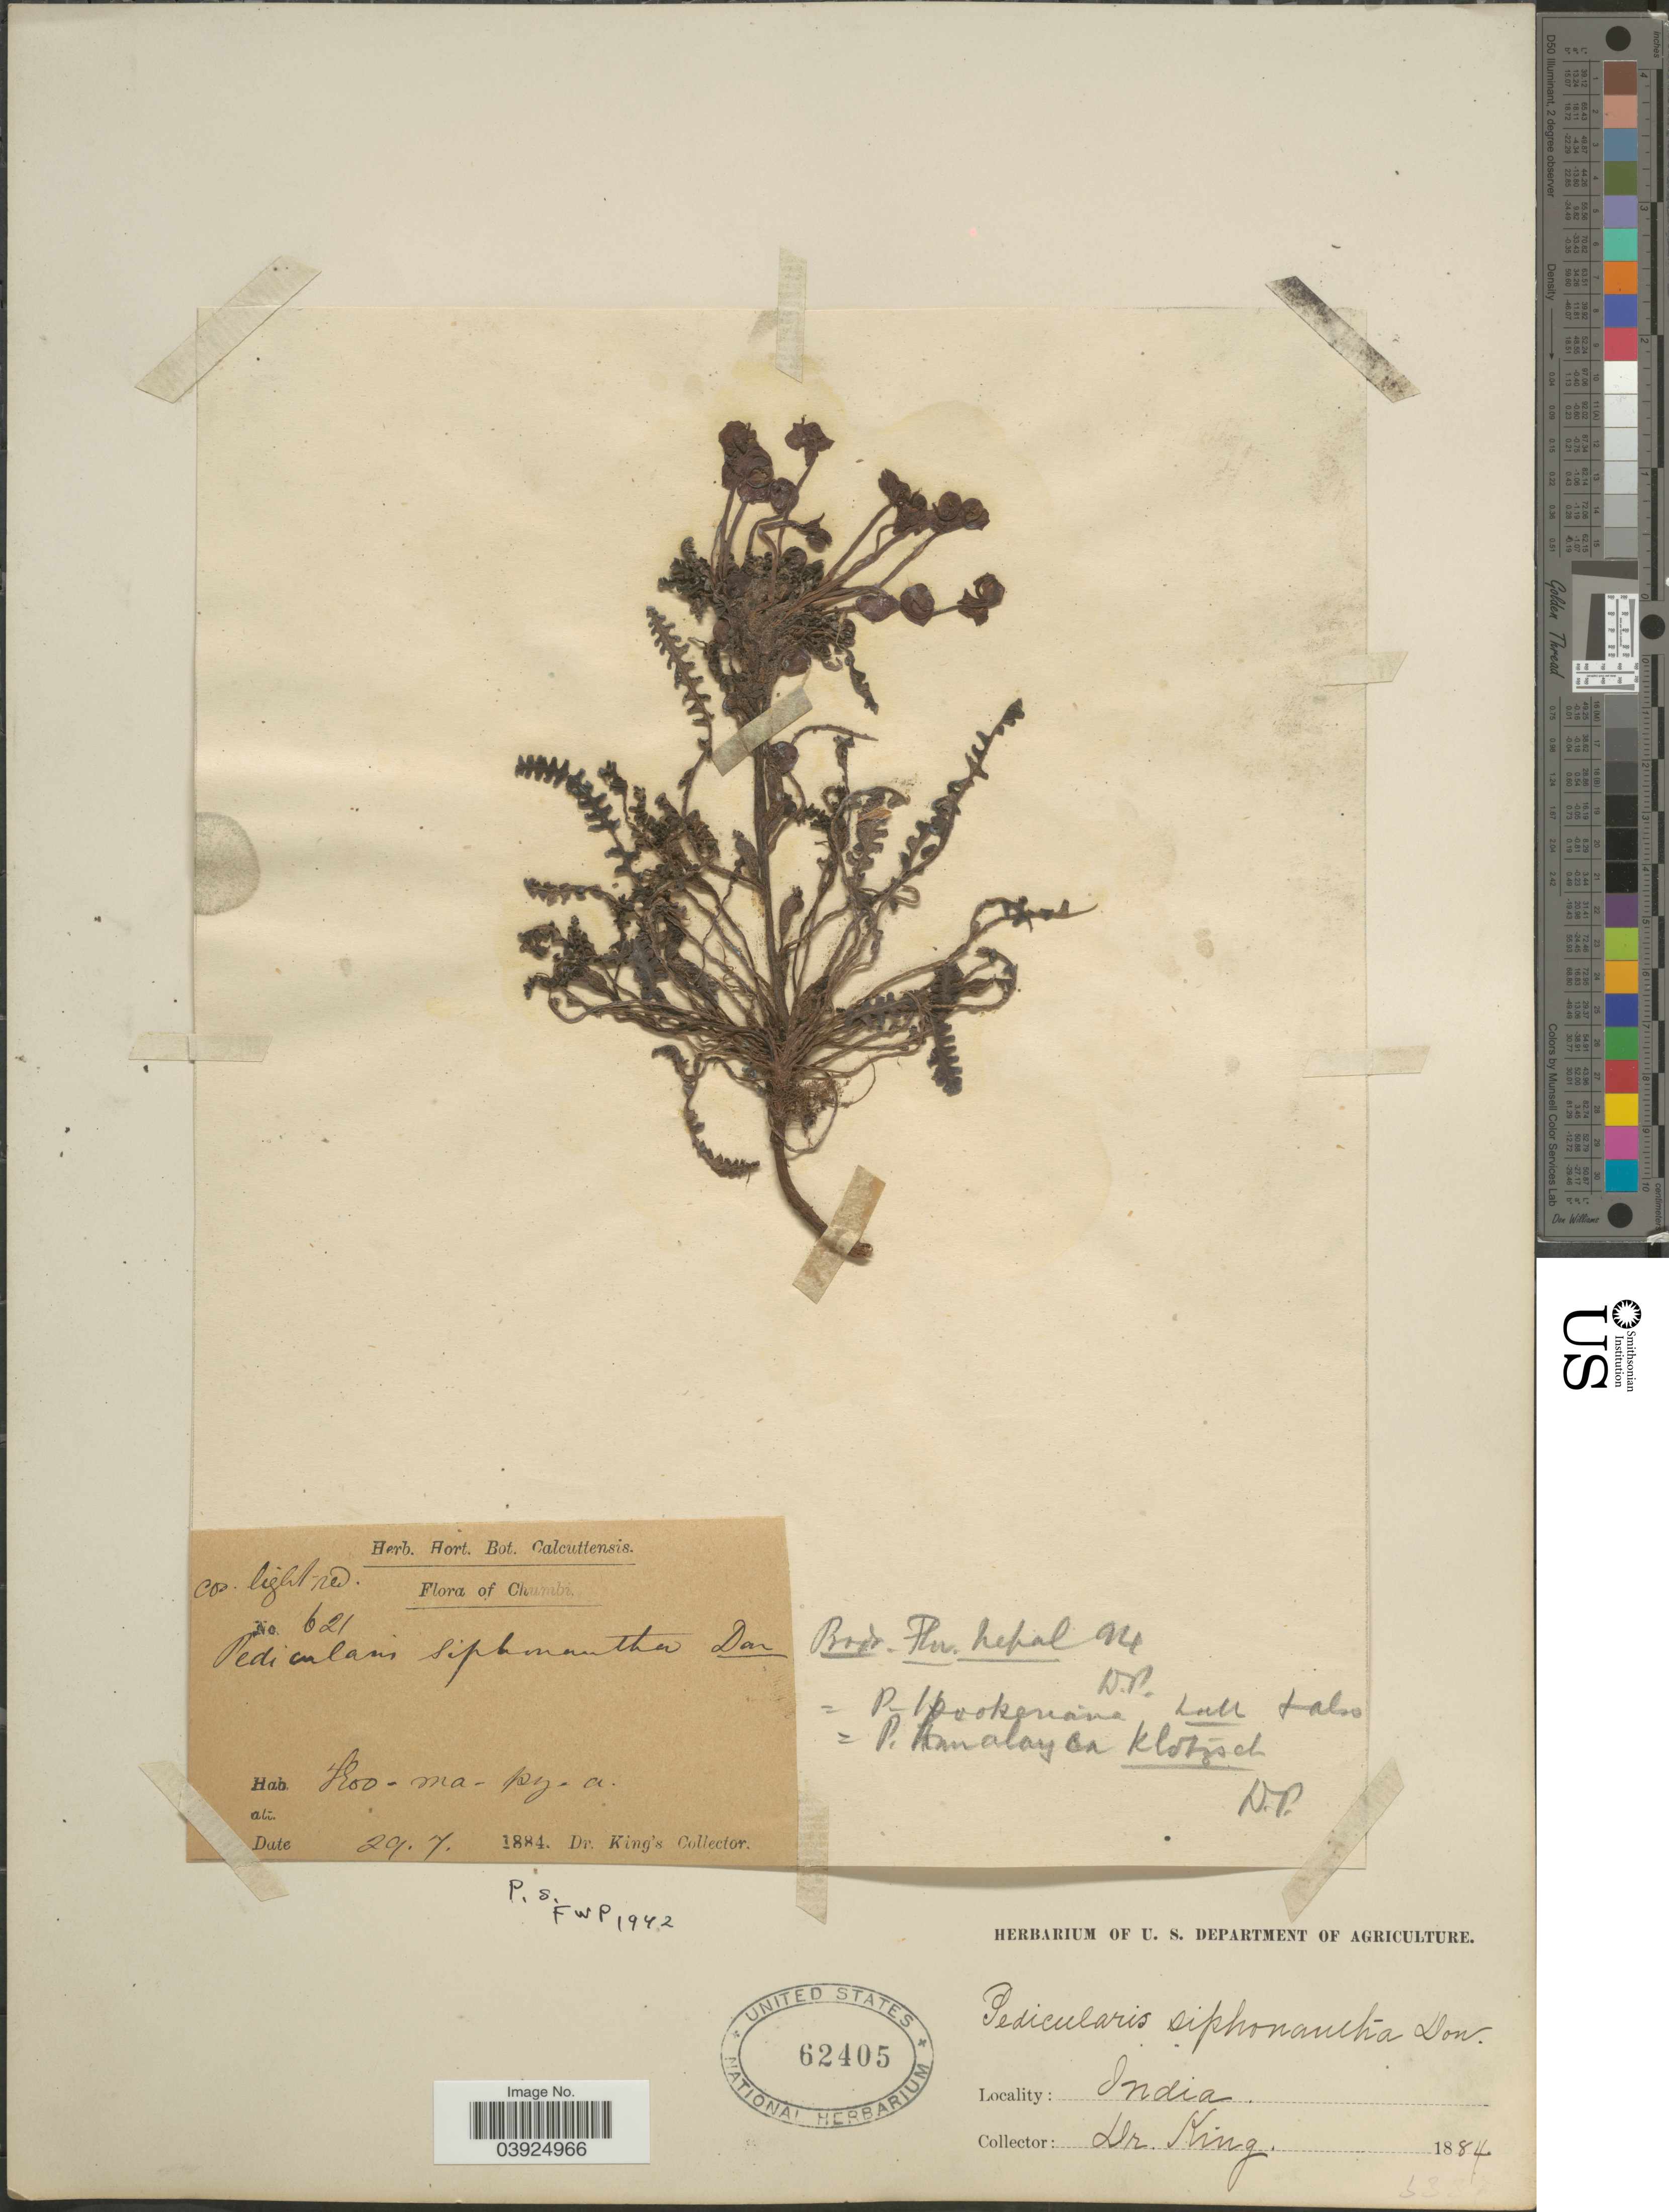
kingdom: Plantae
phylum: Tracheophyta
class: Magnoliopsida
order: Lamiales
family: Orobanchaceae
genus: Pedicularis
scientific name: Pedicularis siphonantha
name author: D. Don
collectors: Dr. King's collector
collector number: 621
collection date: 1884-07-29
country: India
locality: Chumbi. Hoo- ma - py - a.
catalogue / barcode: US 62405